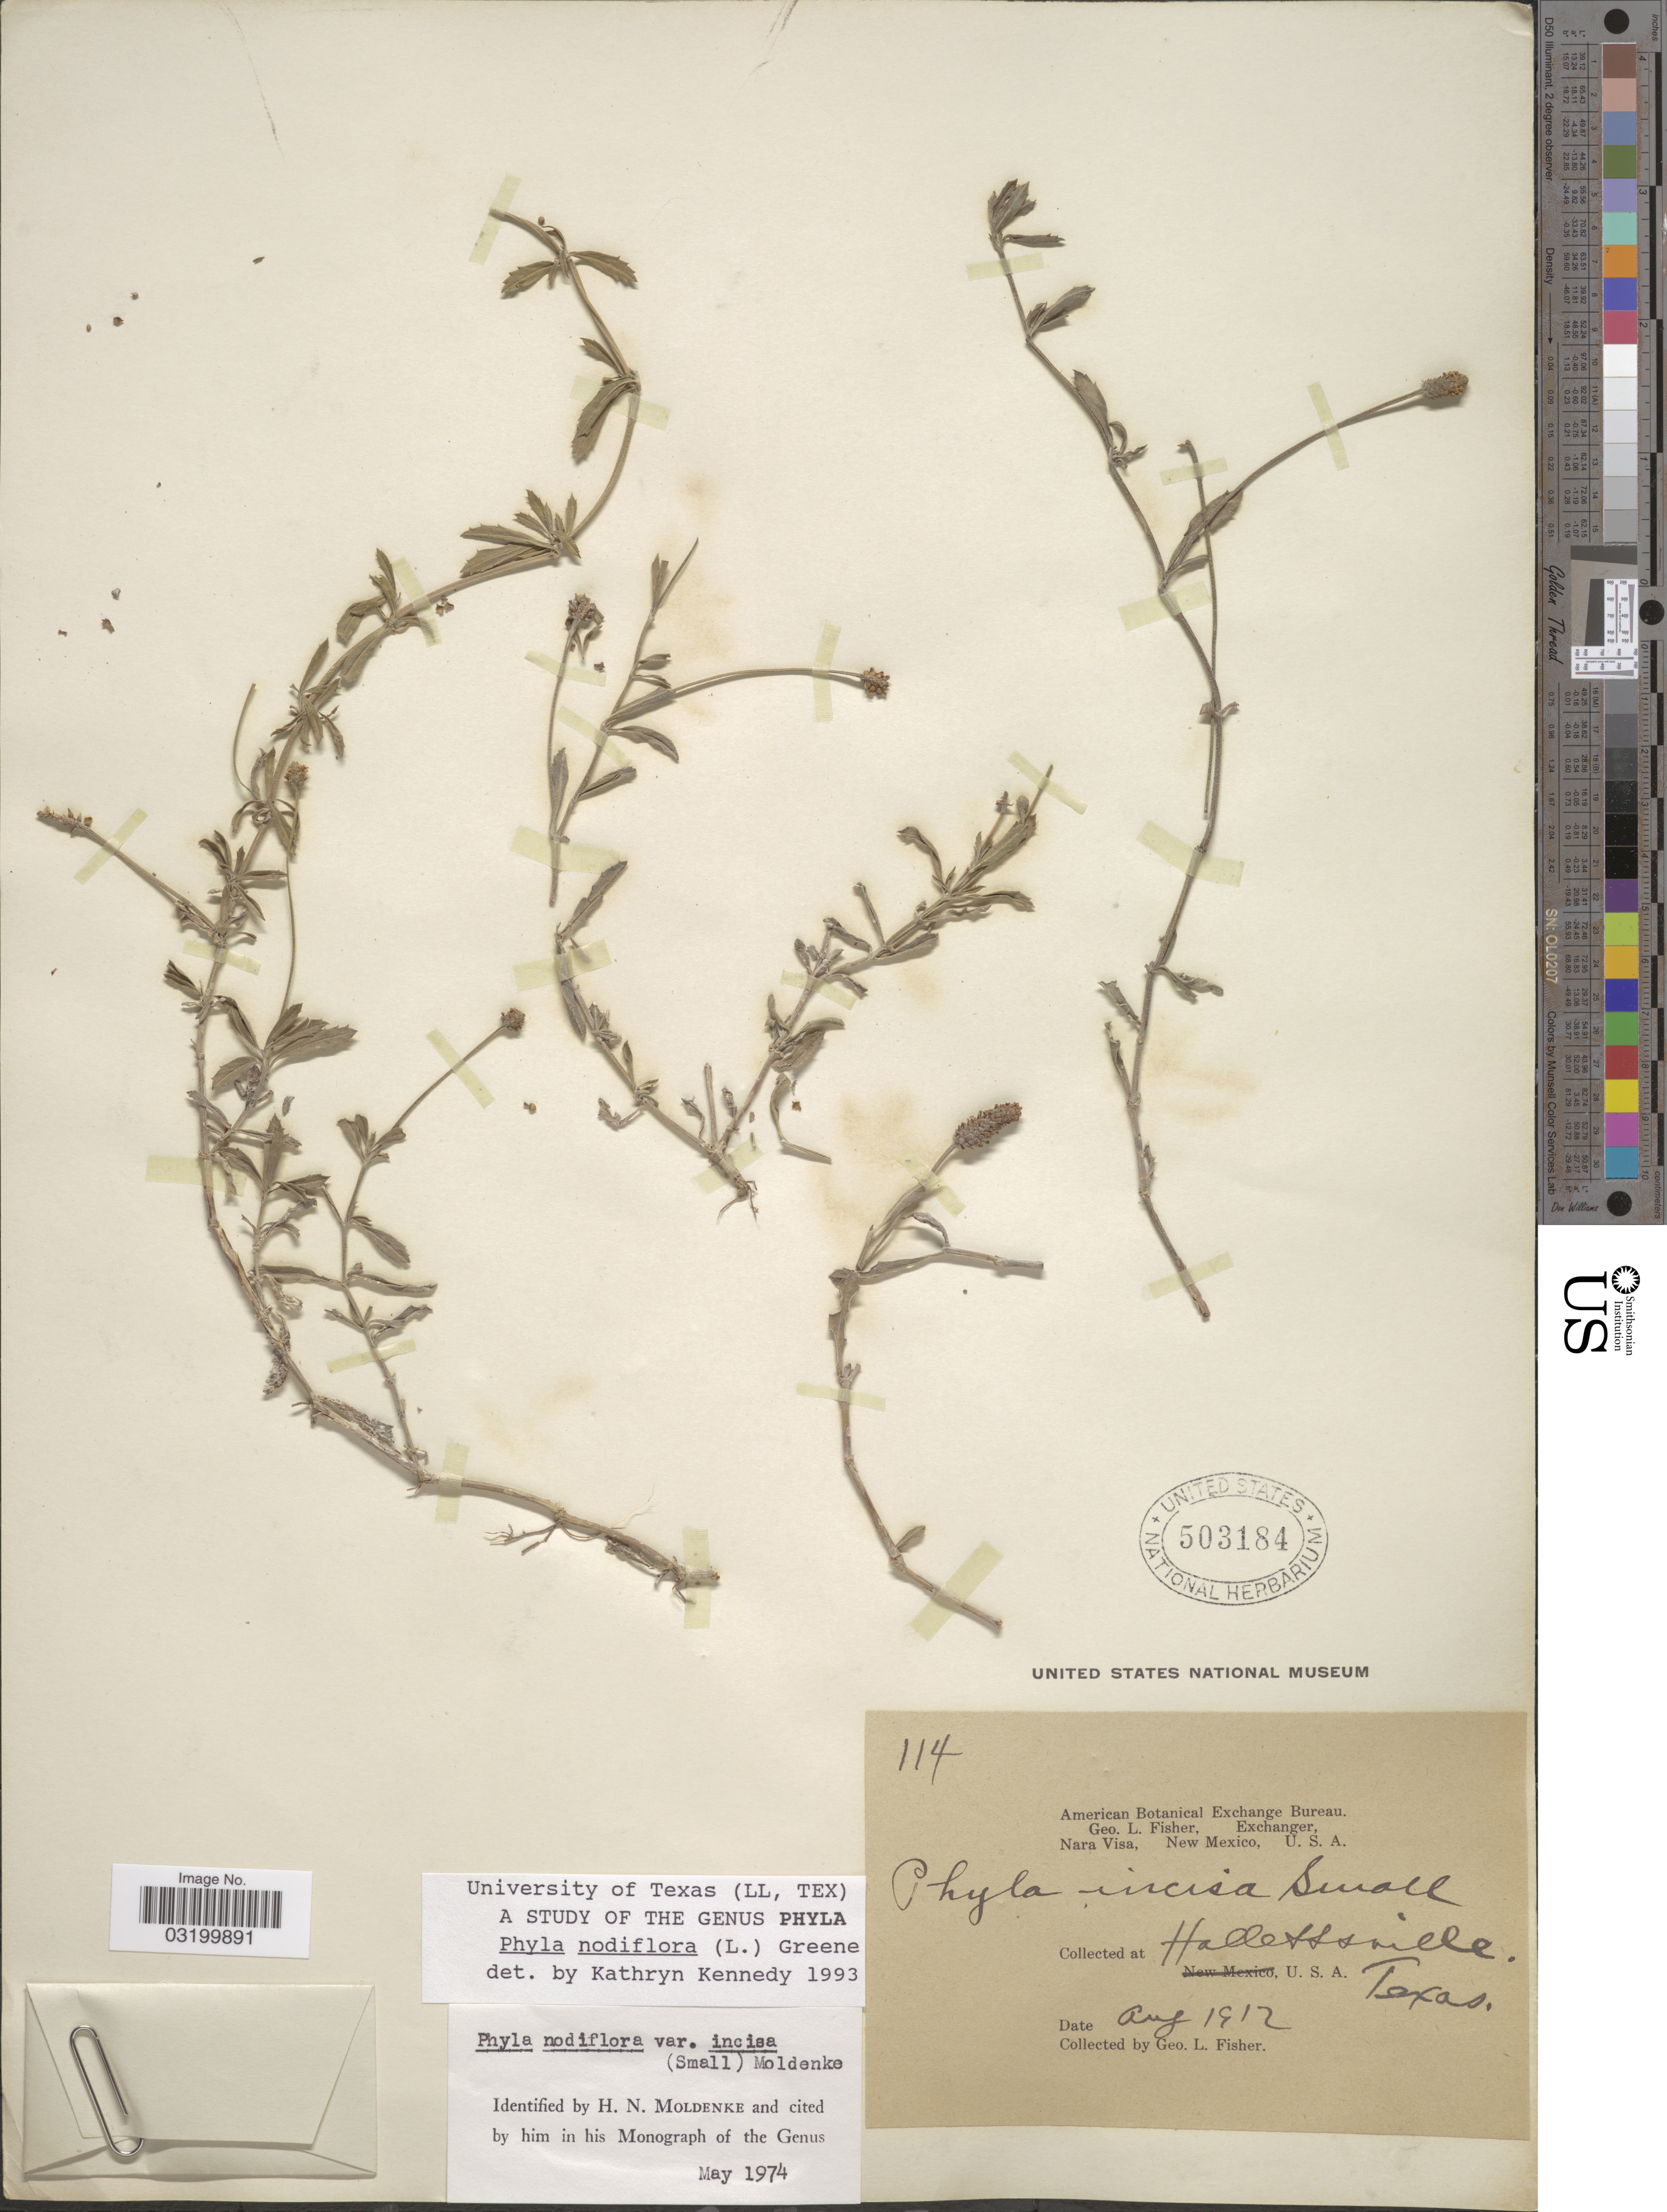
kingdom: Plantae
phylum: Tracheophyta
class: Magnoliopsida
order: Lamiales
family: Verbenaceae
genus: Phyla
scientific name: Phyla nodiflora var. nodiflora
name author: (L.) Greene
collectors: G. L. Fisher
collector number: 114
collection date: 1912-08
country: United States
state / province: Texas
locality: Hallettsville.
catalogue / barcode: US 503184